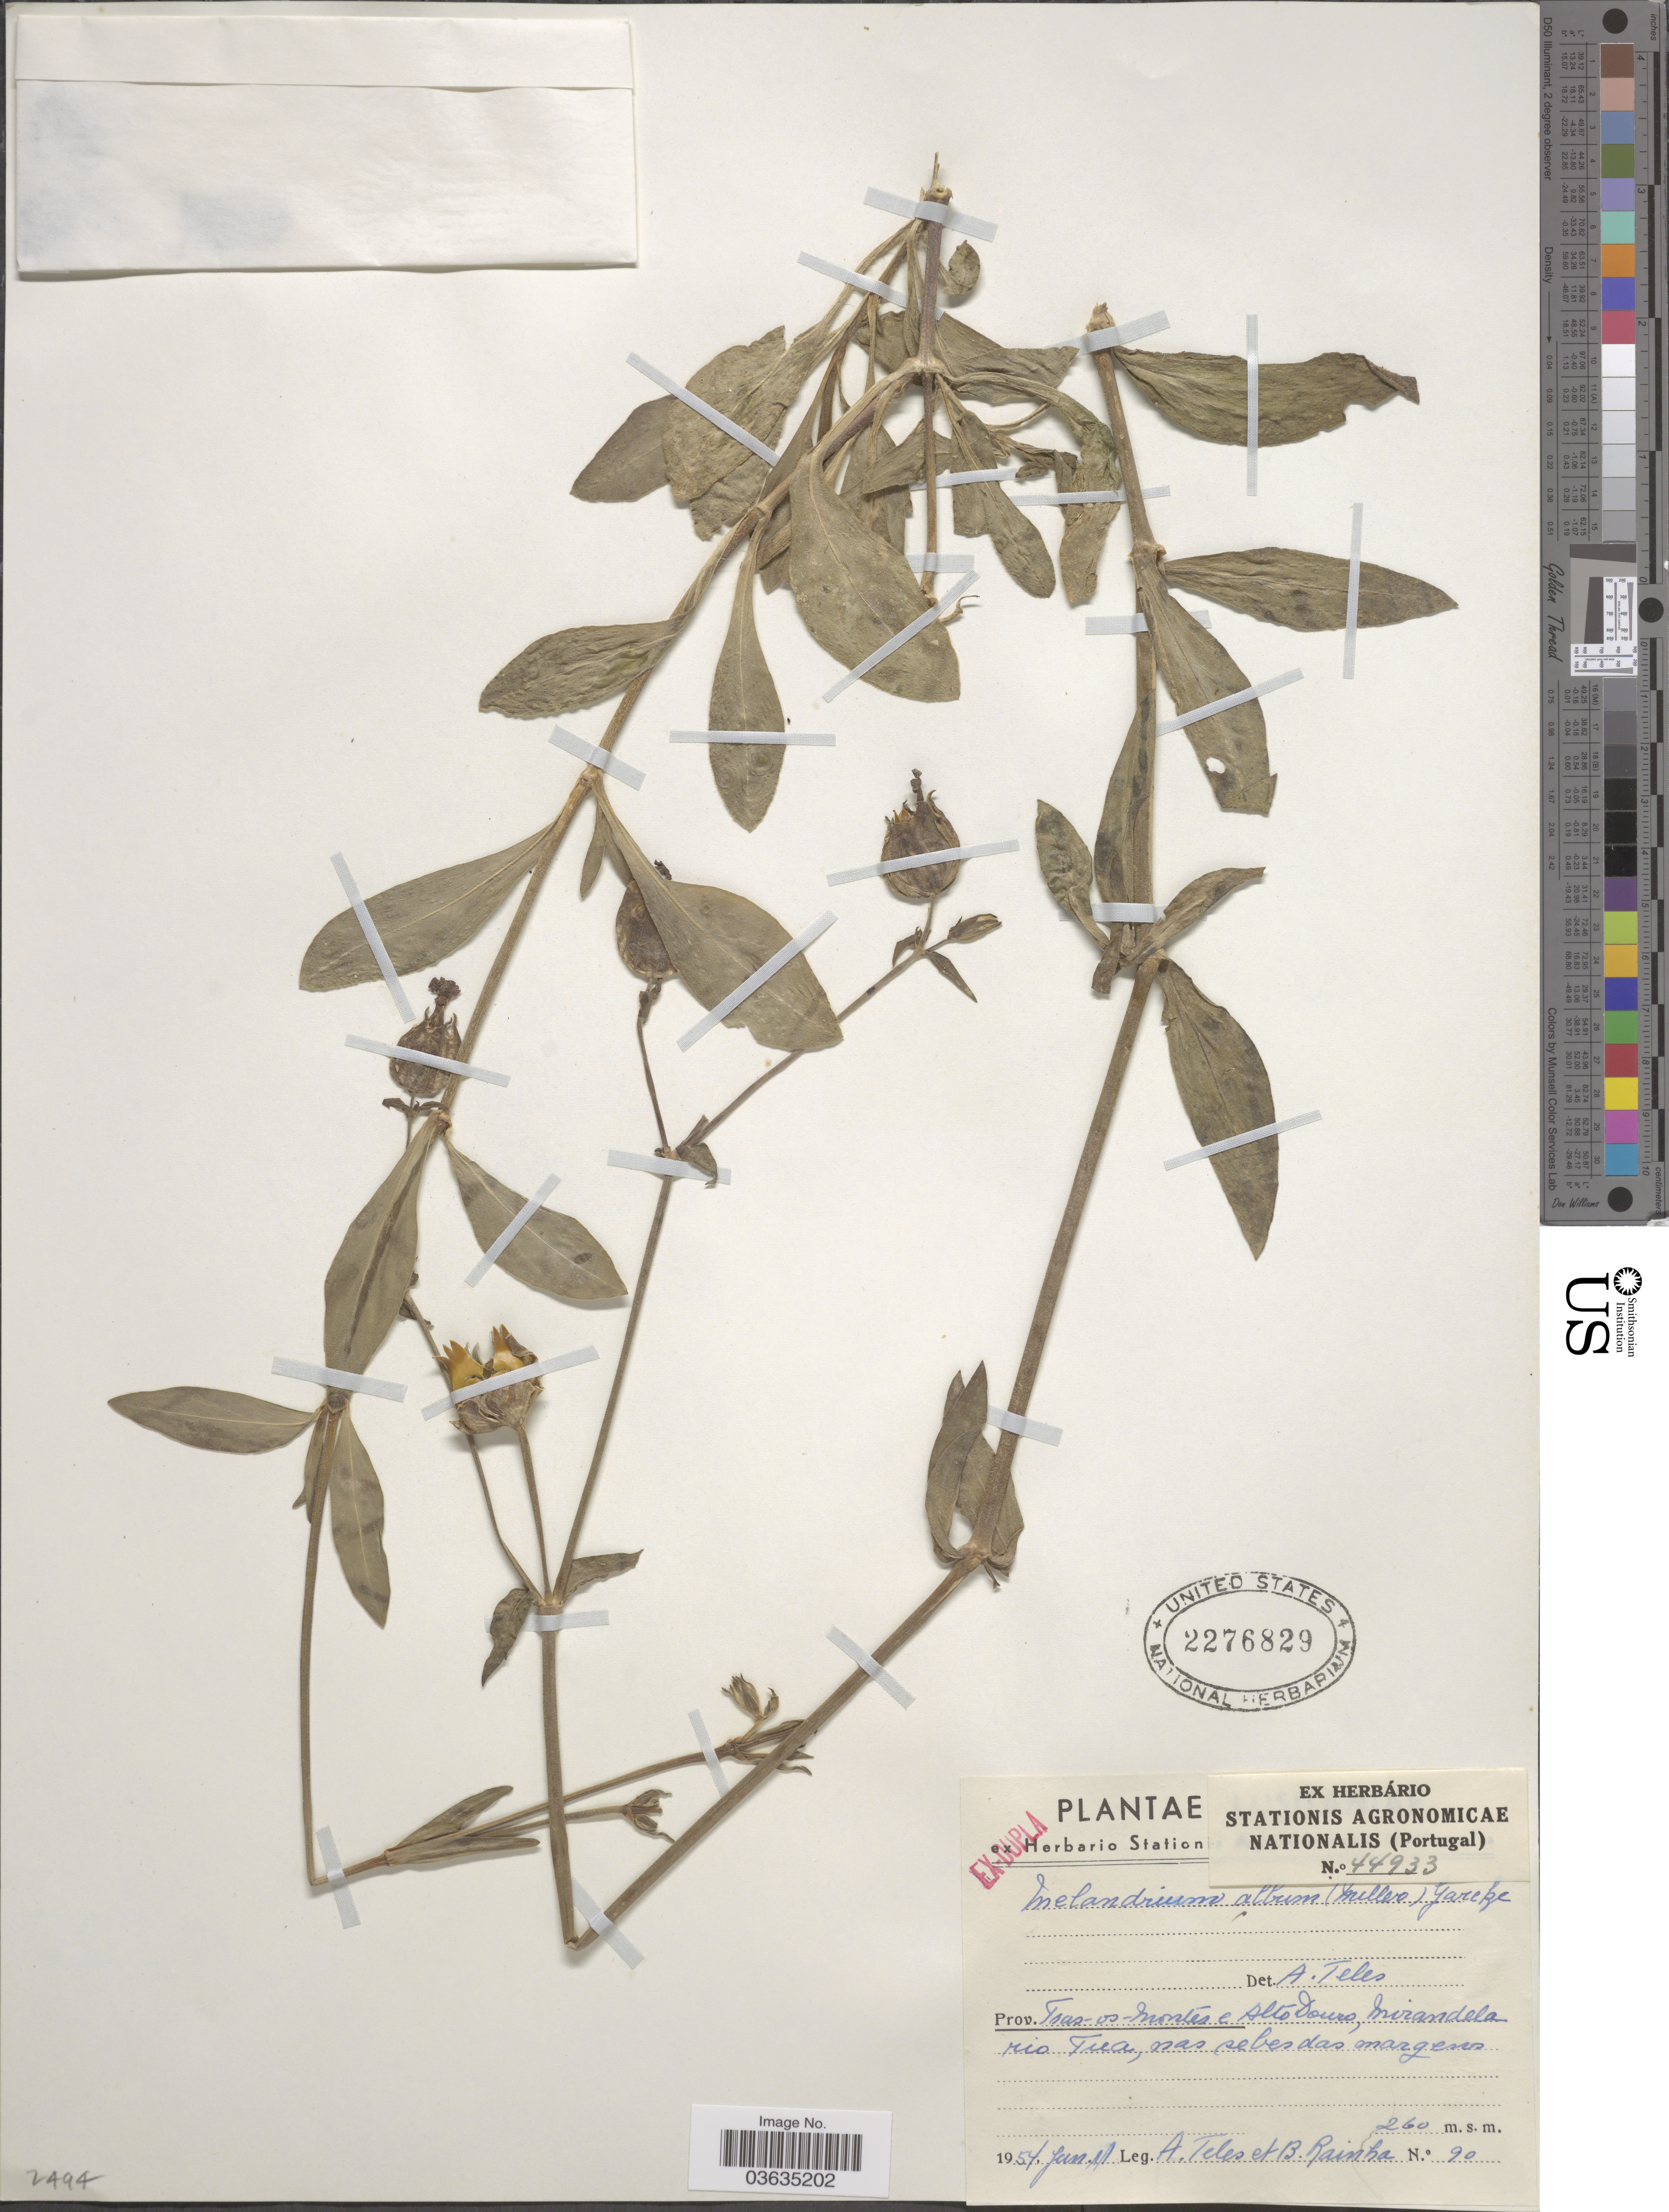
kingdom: Plantae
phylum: Tracheophyta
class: Magnoliopsida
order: Caryophyllales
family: Caryophyllaceae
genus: Silene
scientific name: Silene latifolia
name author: Poir.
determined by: Strong, Mark T., (BOT), Smithsonian Institution - National Museum of Natural History (UNITED STATES)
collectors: A. Teles & B. Rainha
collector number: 90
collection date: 1954-06-11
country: Portugal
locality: [illegible text] Prov. Tras-os-montes e Alto Douro, mirandela rio Tua, nas sebes das margenes.[interpreted]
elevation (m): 260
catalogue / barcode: US 2276829